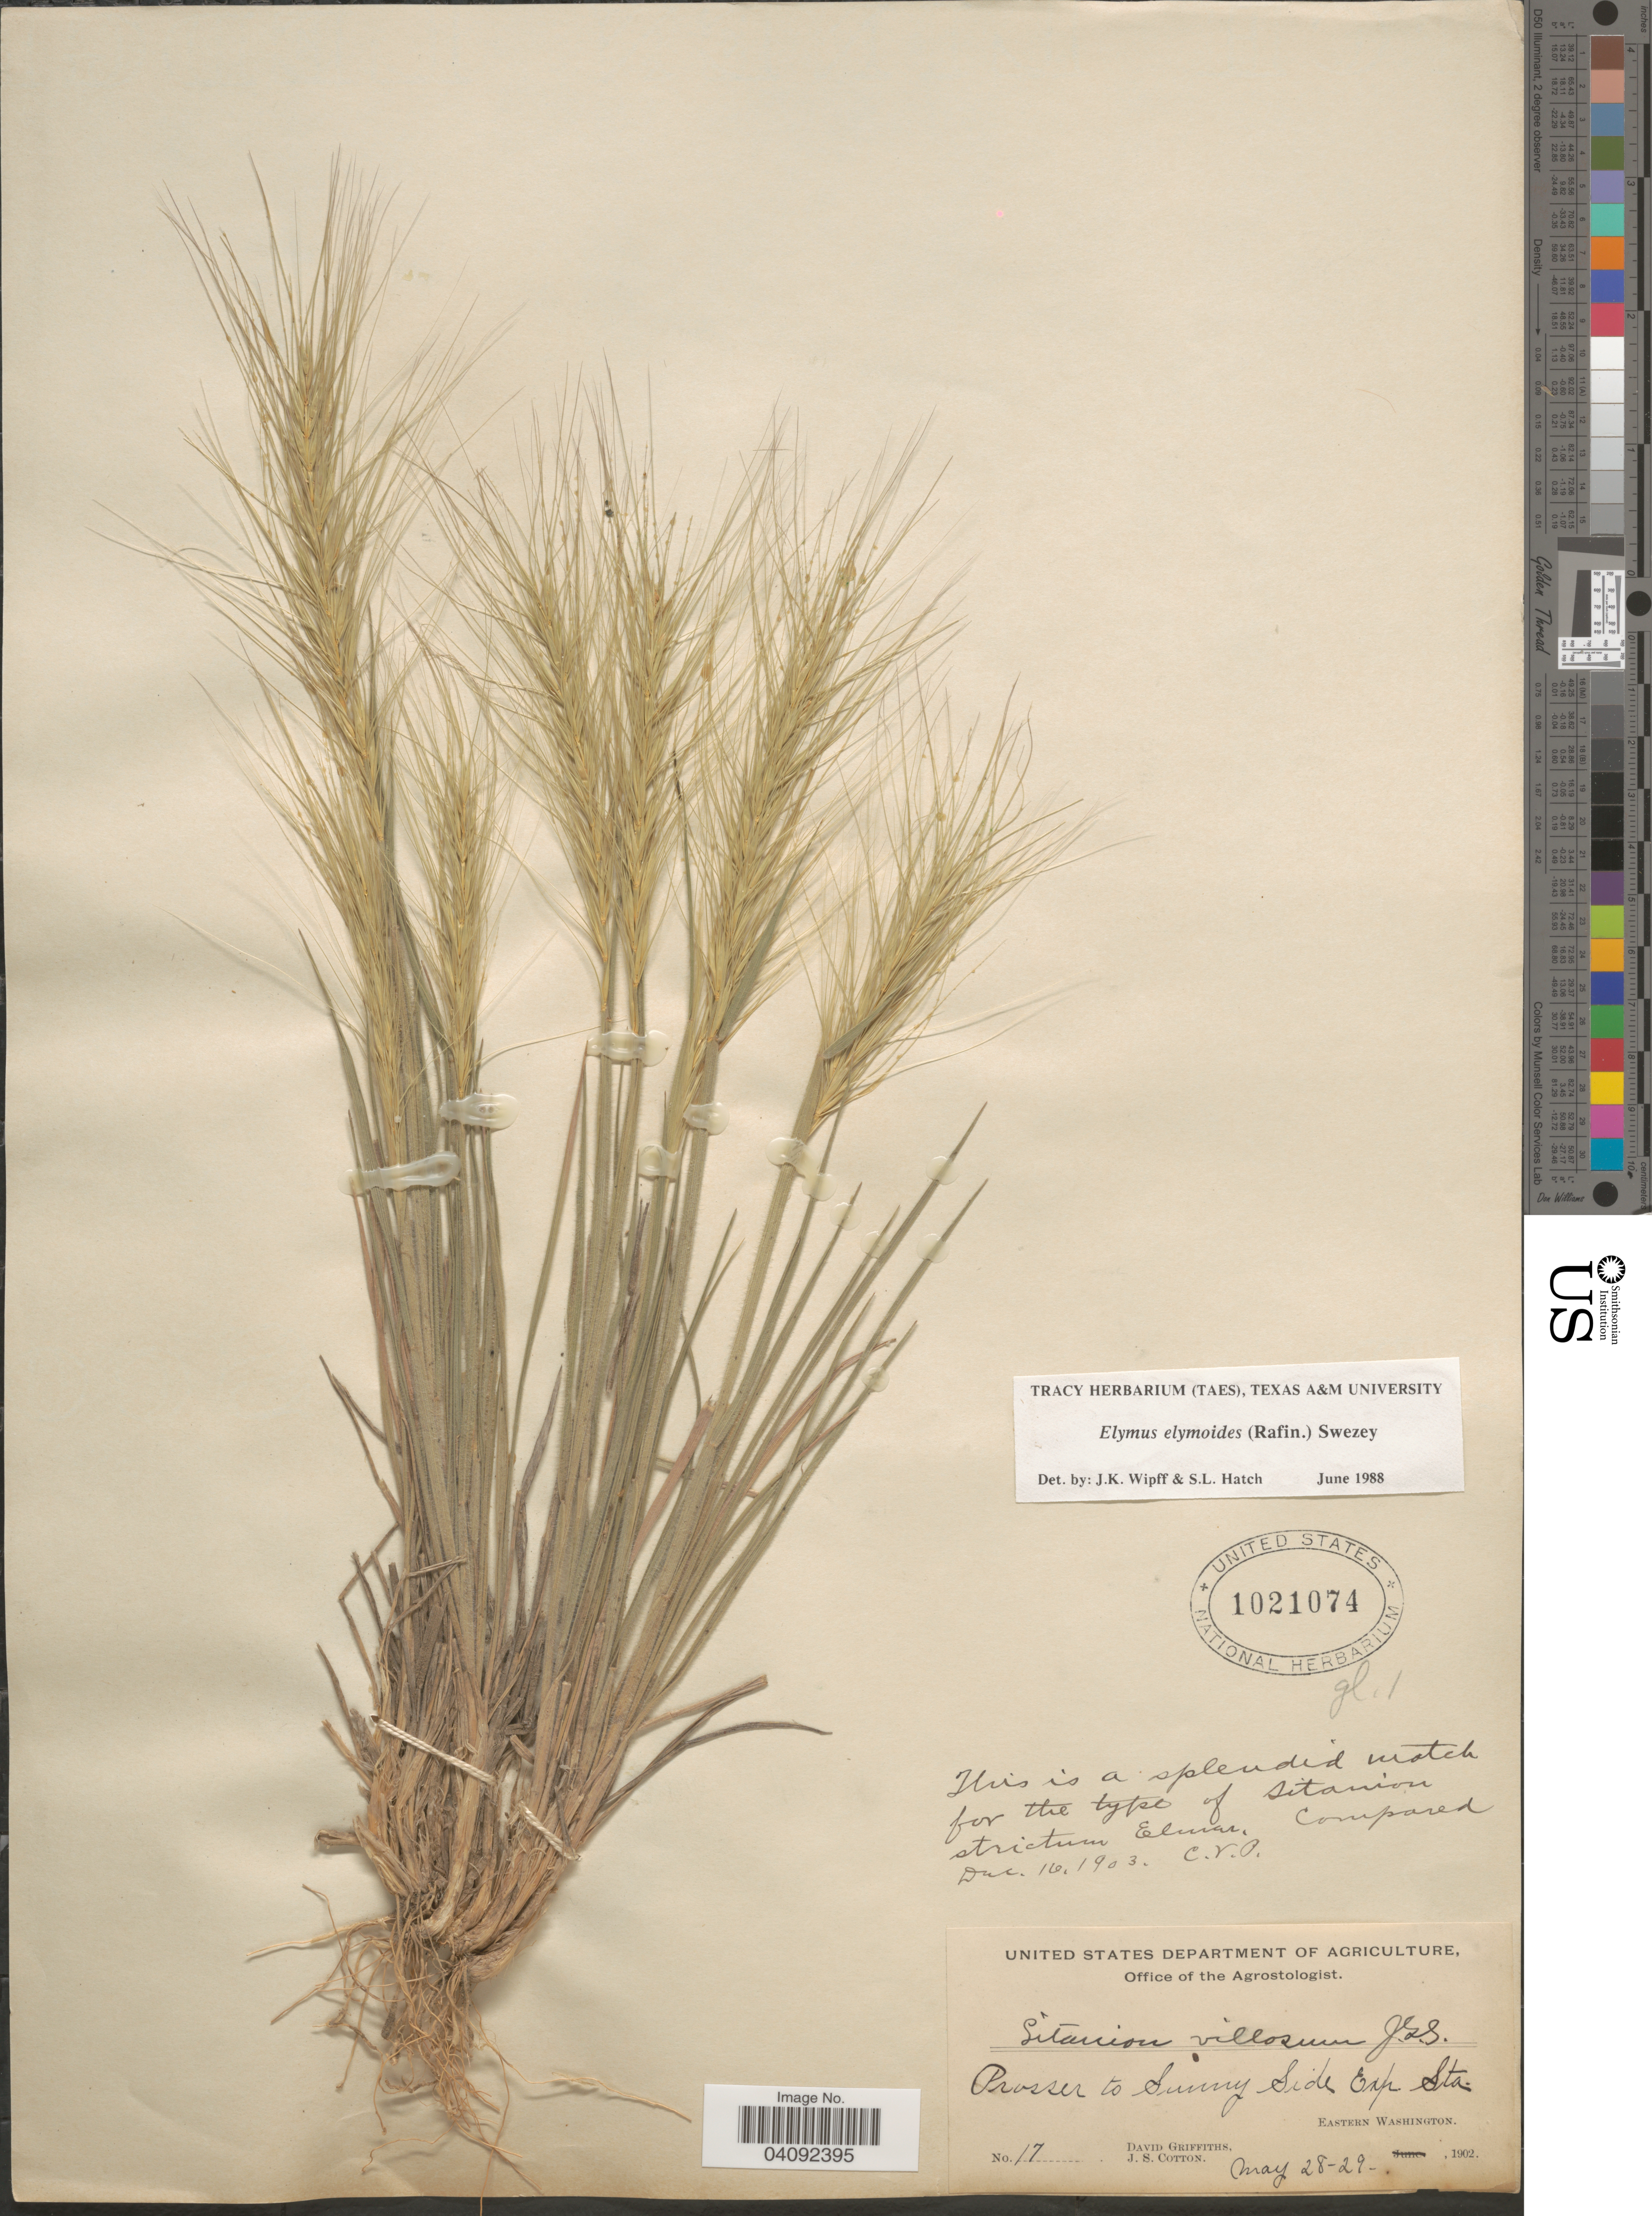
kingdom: Plantae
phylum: Tracheophyta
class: Liliopsida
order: Poales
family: Poaceae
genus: Elymus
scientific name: Elymus elymoides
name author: (Raf.) Swezey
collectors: D. Griffiths & J. S. Cotton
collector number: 17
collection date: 1902-05-28/1902-05-29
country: United States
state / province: Washington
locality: Prosser to Sunny Side Exp. Sta. Eastern Washington.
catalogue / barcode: US 1021074